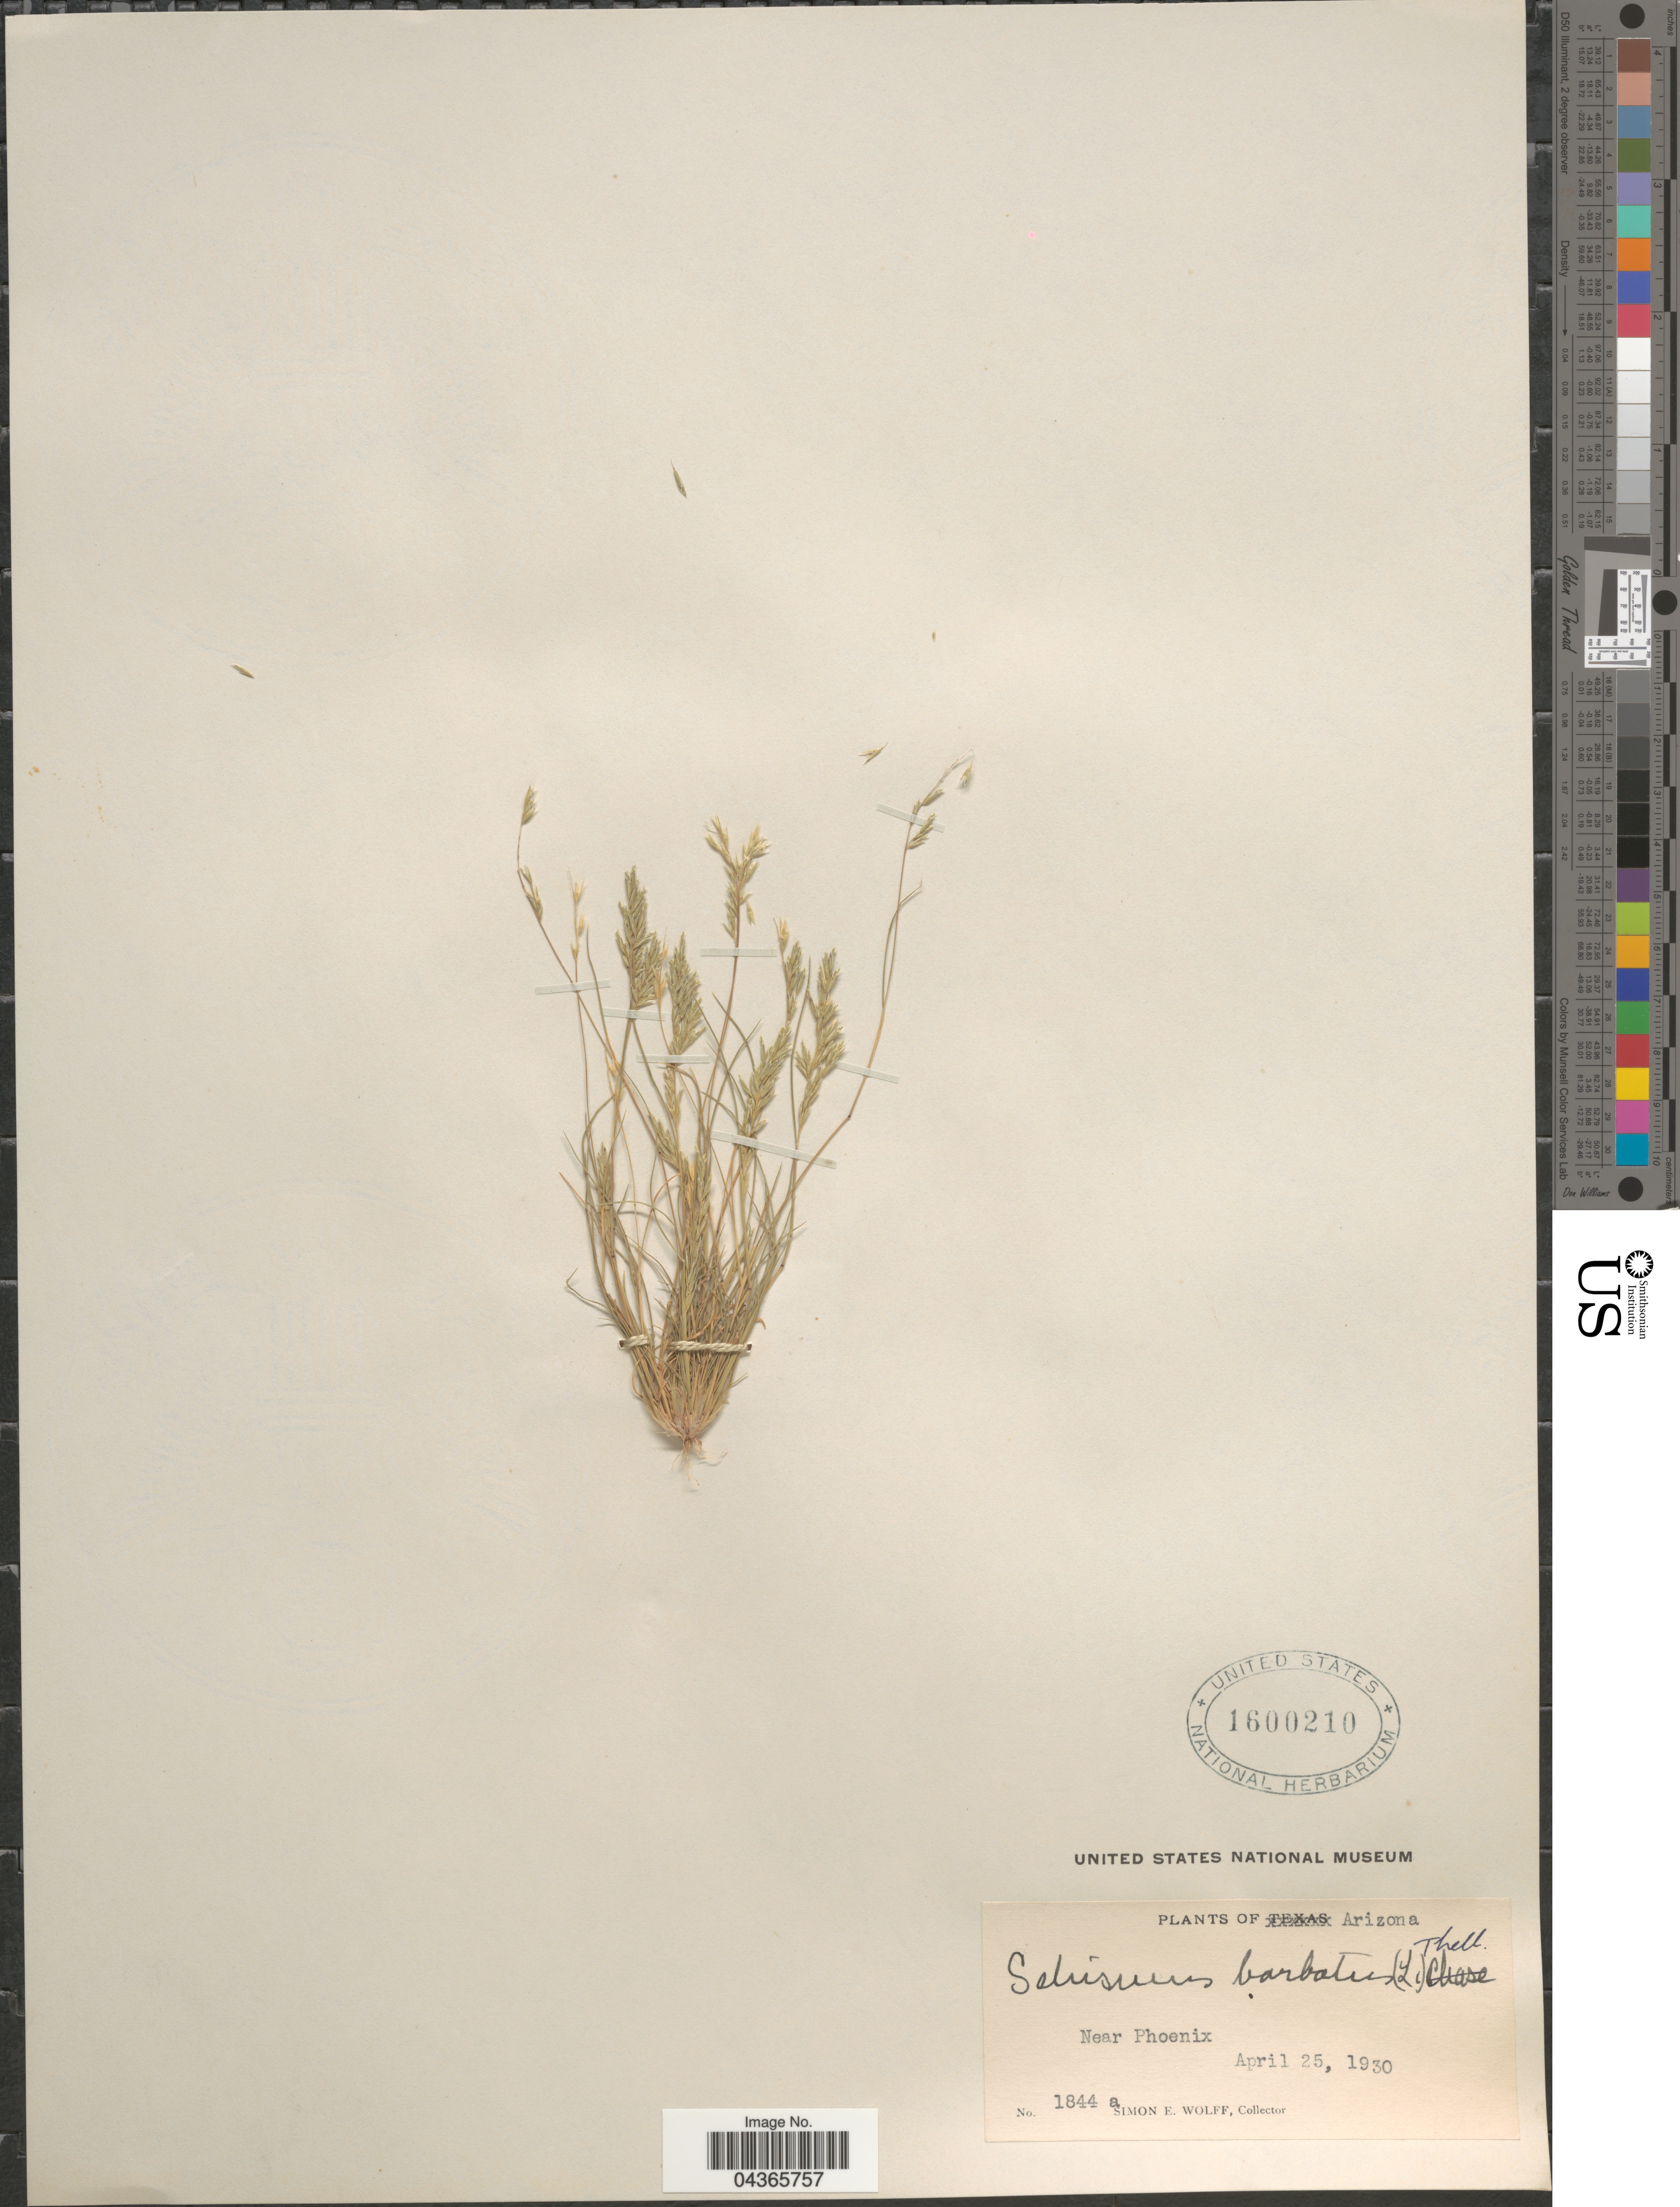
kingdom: Plantae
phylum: Tracheophyta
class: Liliopsida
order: Poales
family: Poaceae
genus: Schismus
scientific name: Schismus barbatus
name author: (L.) Thell.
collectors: S. E. Wolff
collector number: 1884a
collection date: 1930-04-25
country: United States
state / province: Arizona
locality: Near Phoenix.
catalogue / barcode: US 1600210